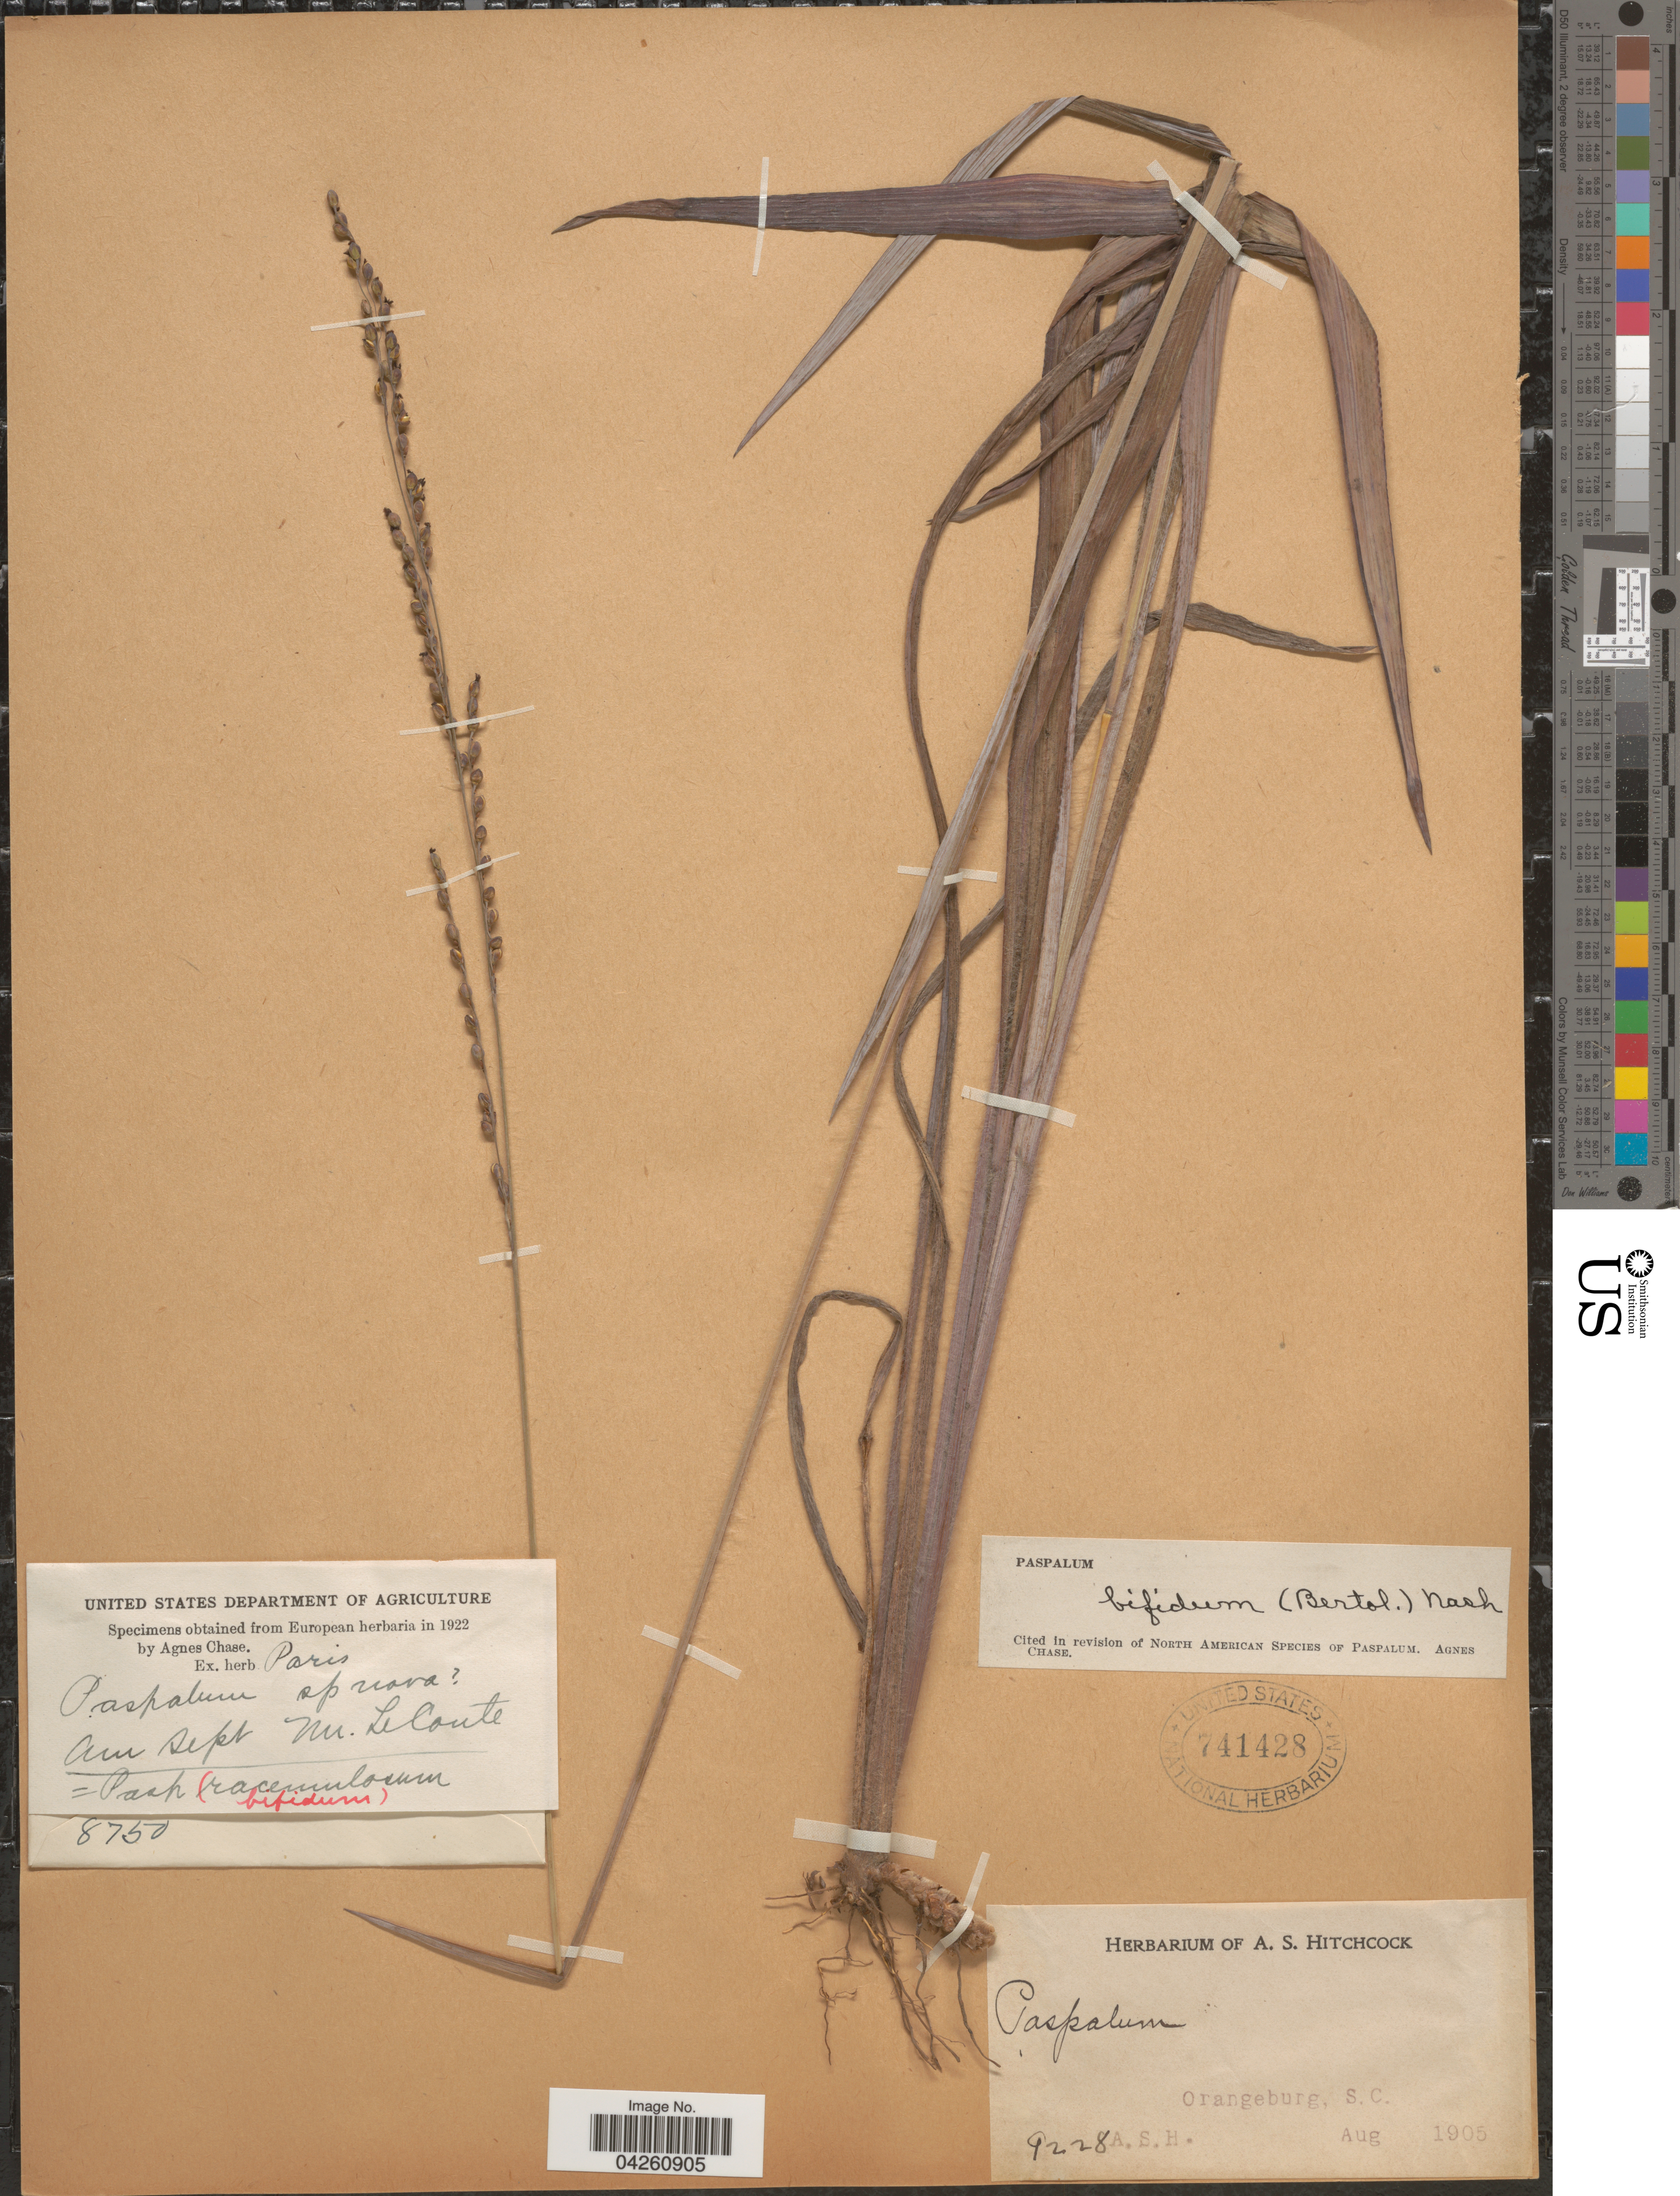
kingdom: Plantae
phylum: Tracheophyta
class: Liliopsida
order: Poales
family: Poaceae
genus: Paspalum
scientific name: Paspalum bifidum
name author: (Bertol.) Nash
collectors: A. S. Hitchcock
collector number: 9228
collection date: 1905-08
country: United States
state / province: South Carolina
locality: Orangeburg.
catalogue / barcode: US 741428